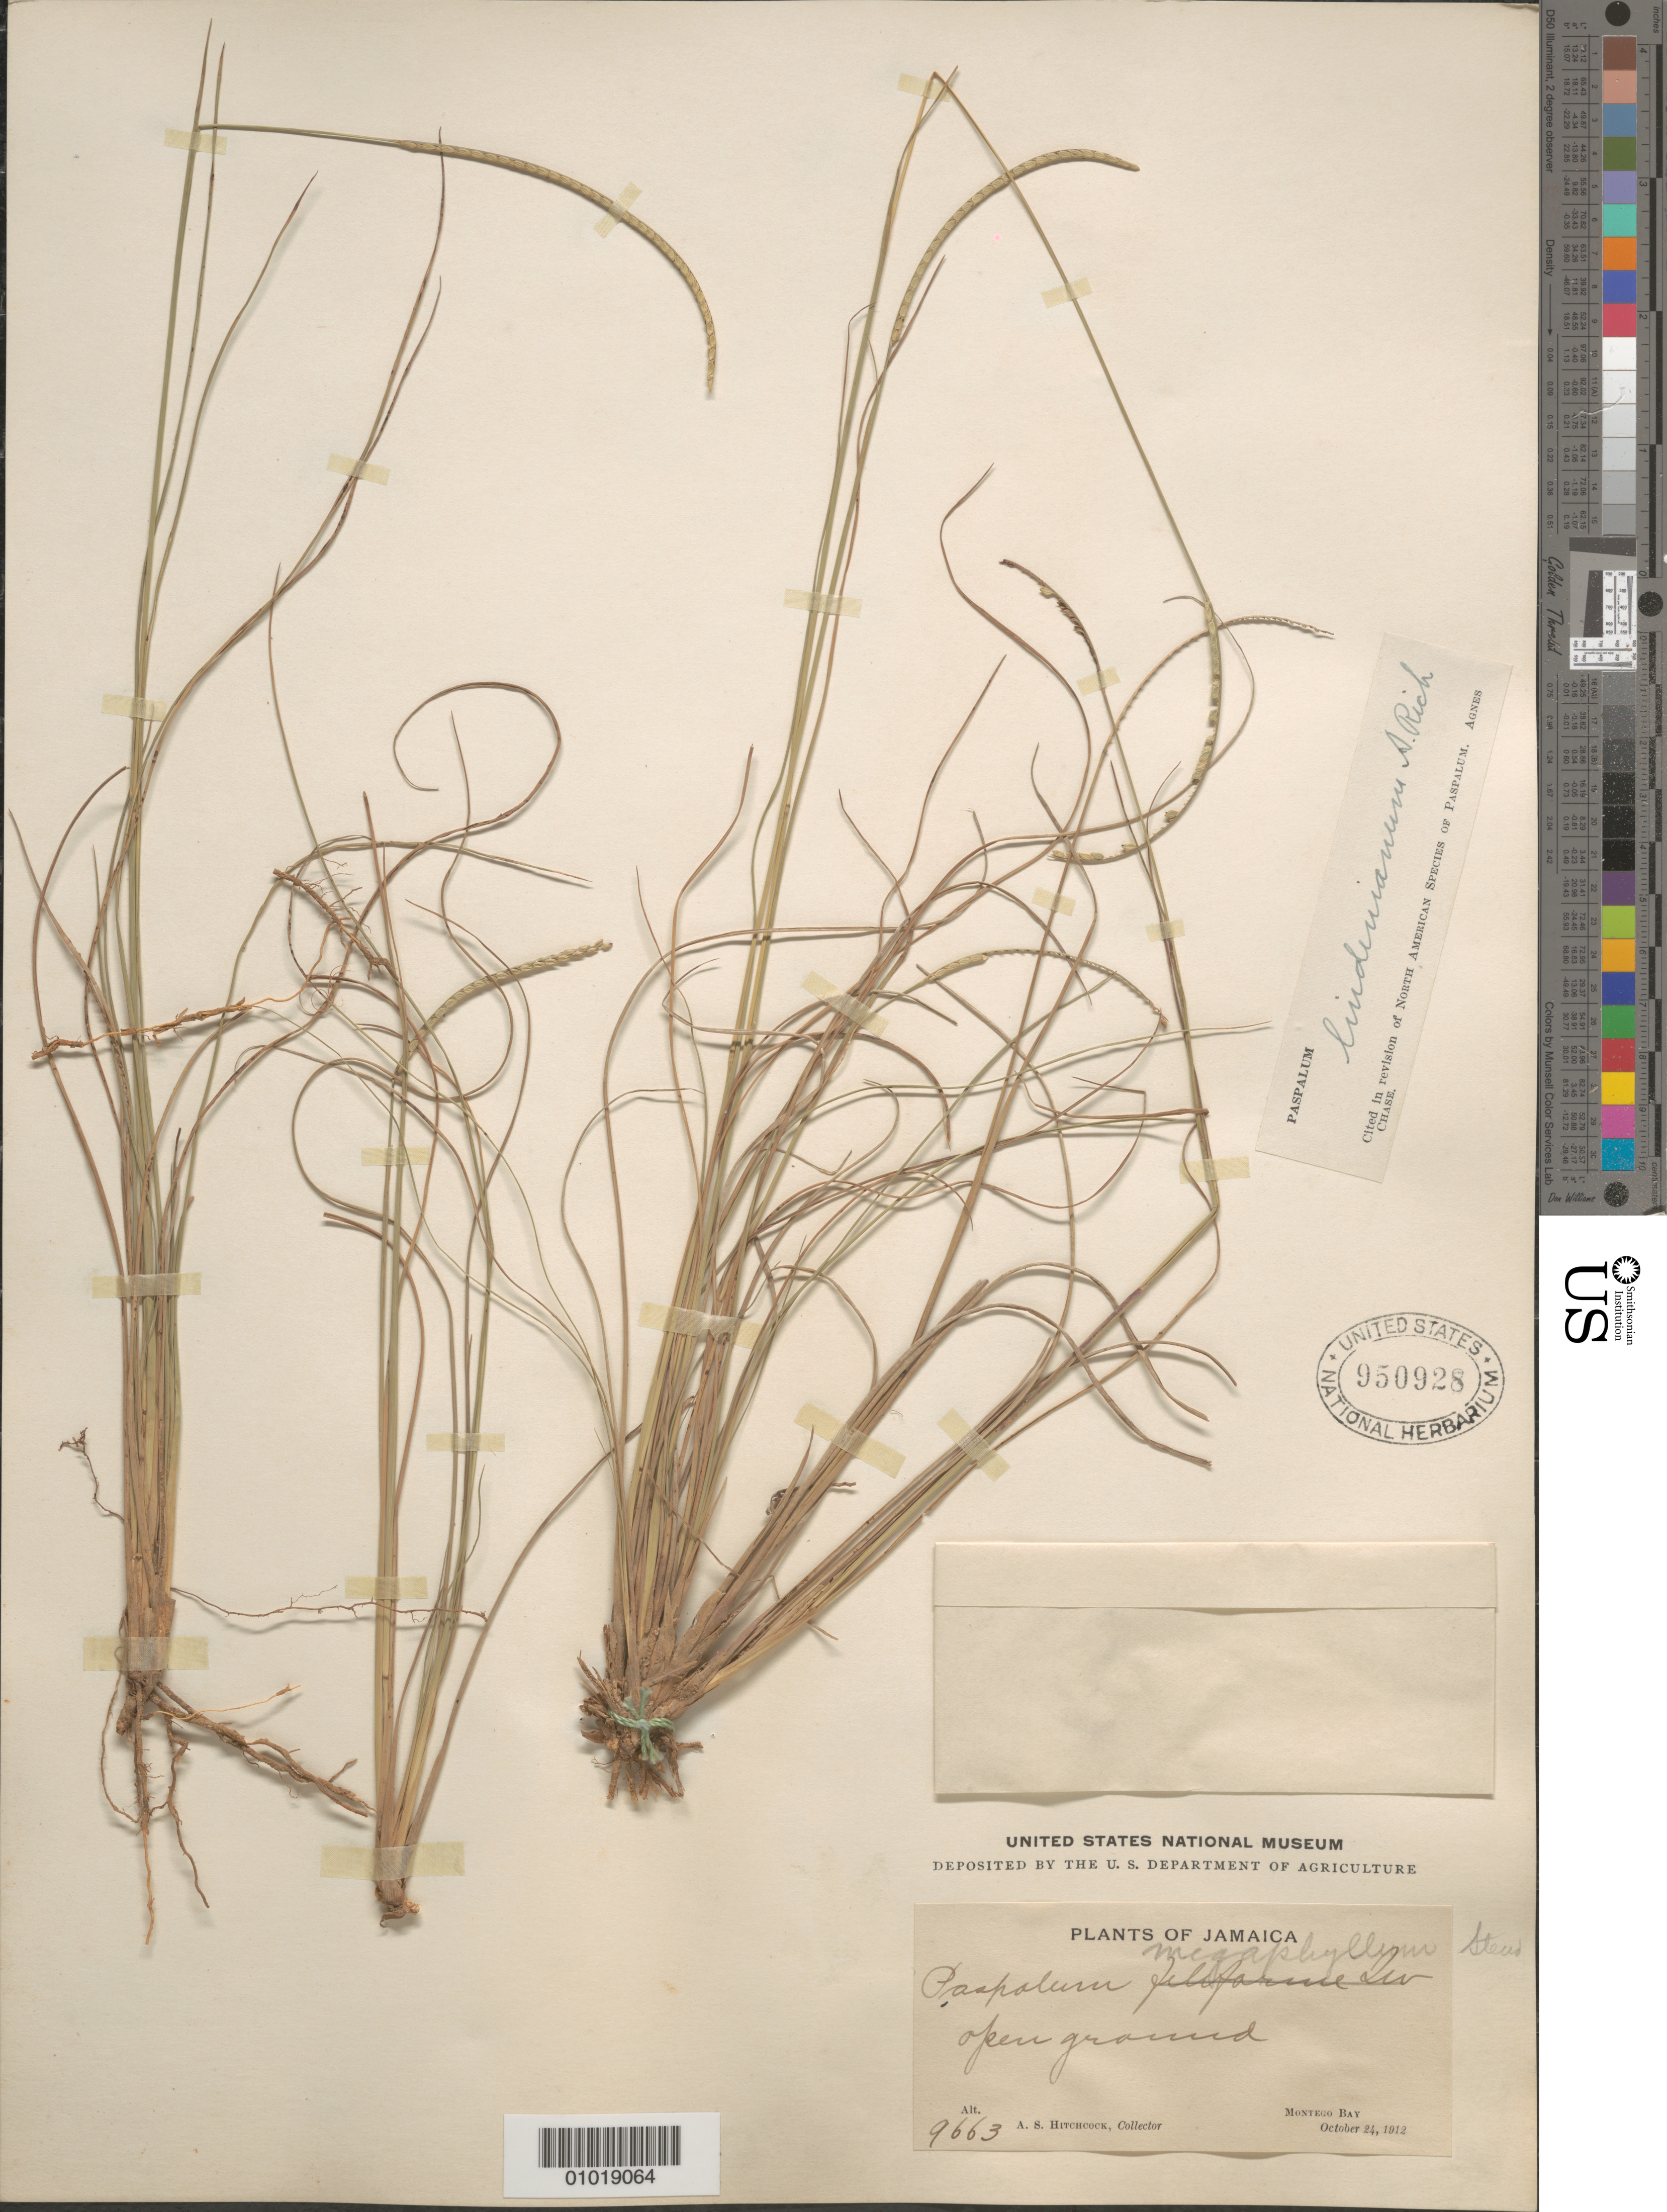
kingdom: Plantae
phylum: Tracheophyta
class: Liliopsida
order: Poales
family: Poaceae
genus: Paspalum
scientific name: Paspalum lindenianum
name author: A. Rich.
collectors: A. S. Hitchcock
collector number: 9663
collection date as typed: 24 Oct 1912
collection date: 1912-10-24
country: Jamaica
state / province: Saint James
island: Jamaica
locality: Montego Bay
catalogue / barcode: US 950928